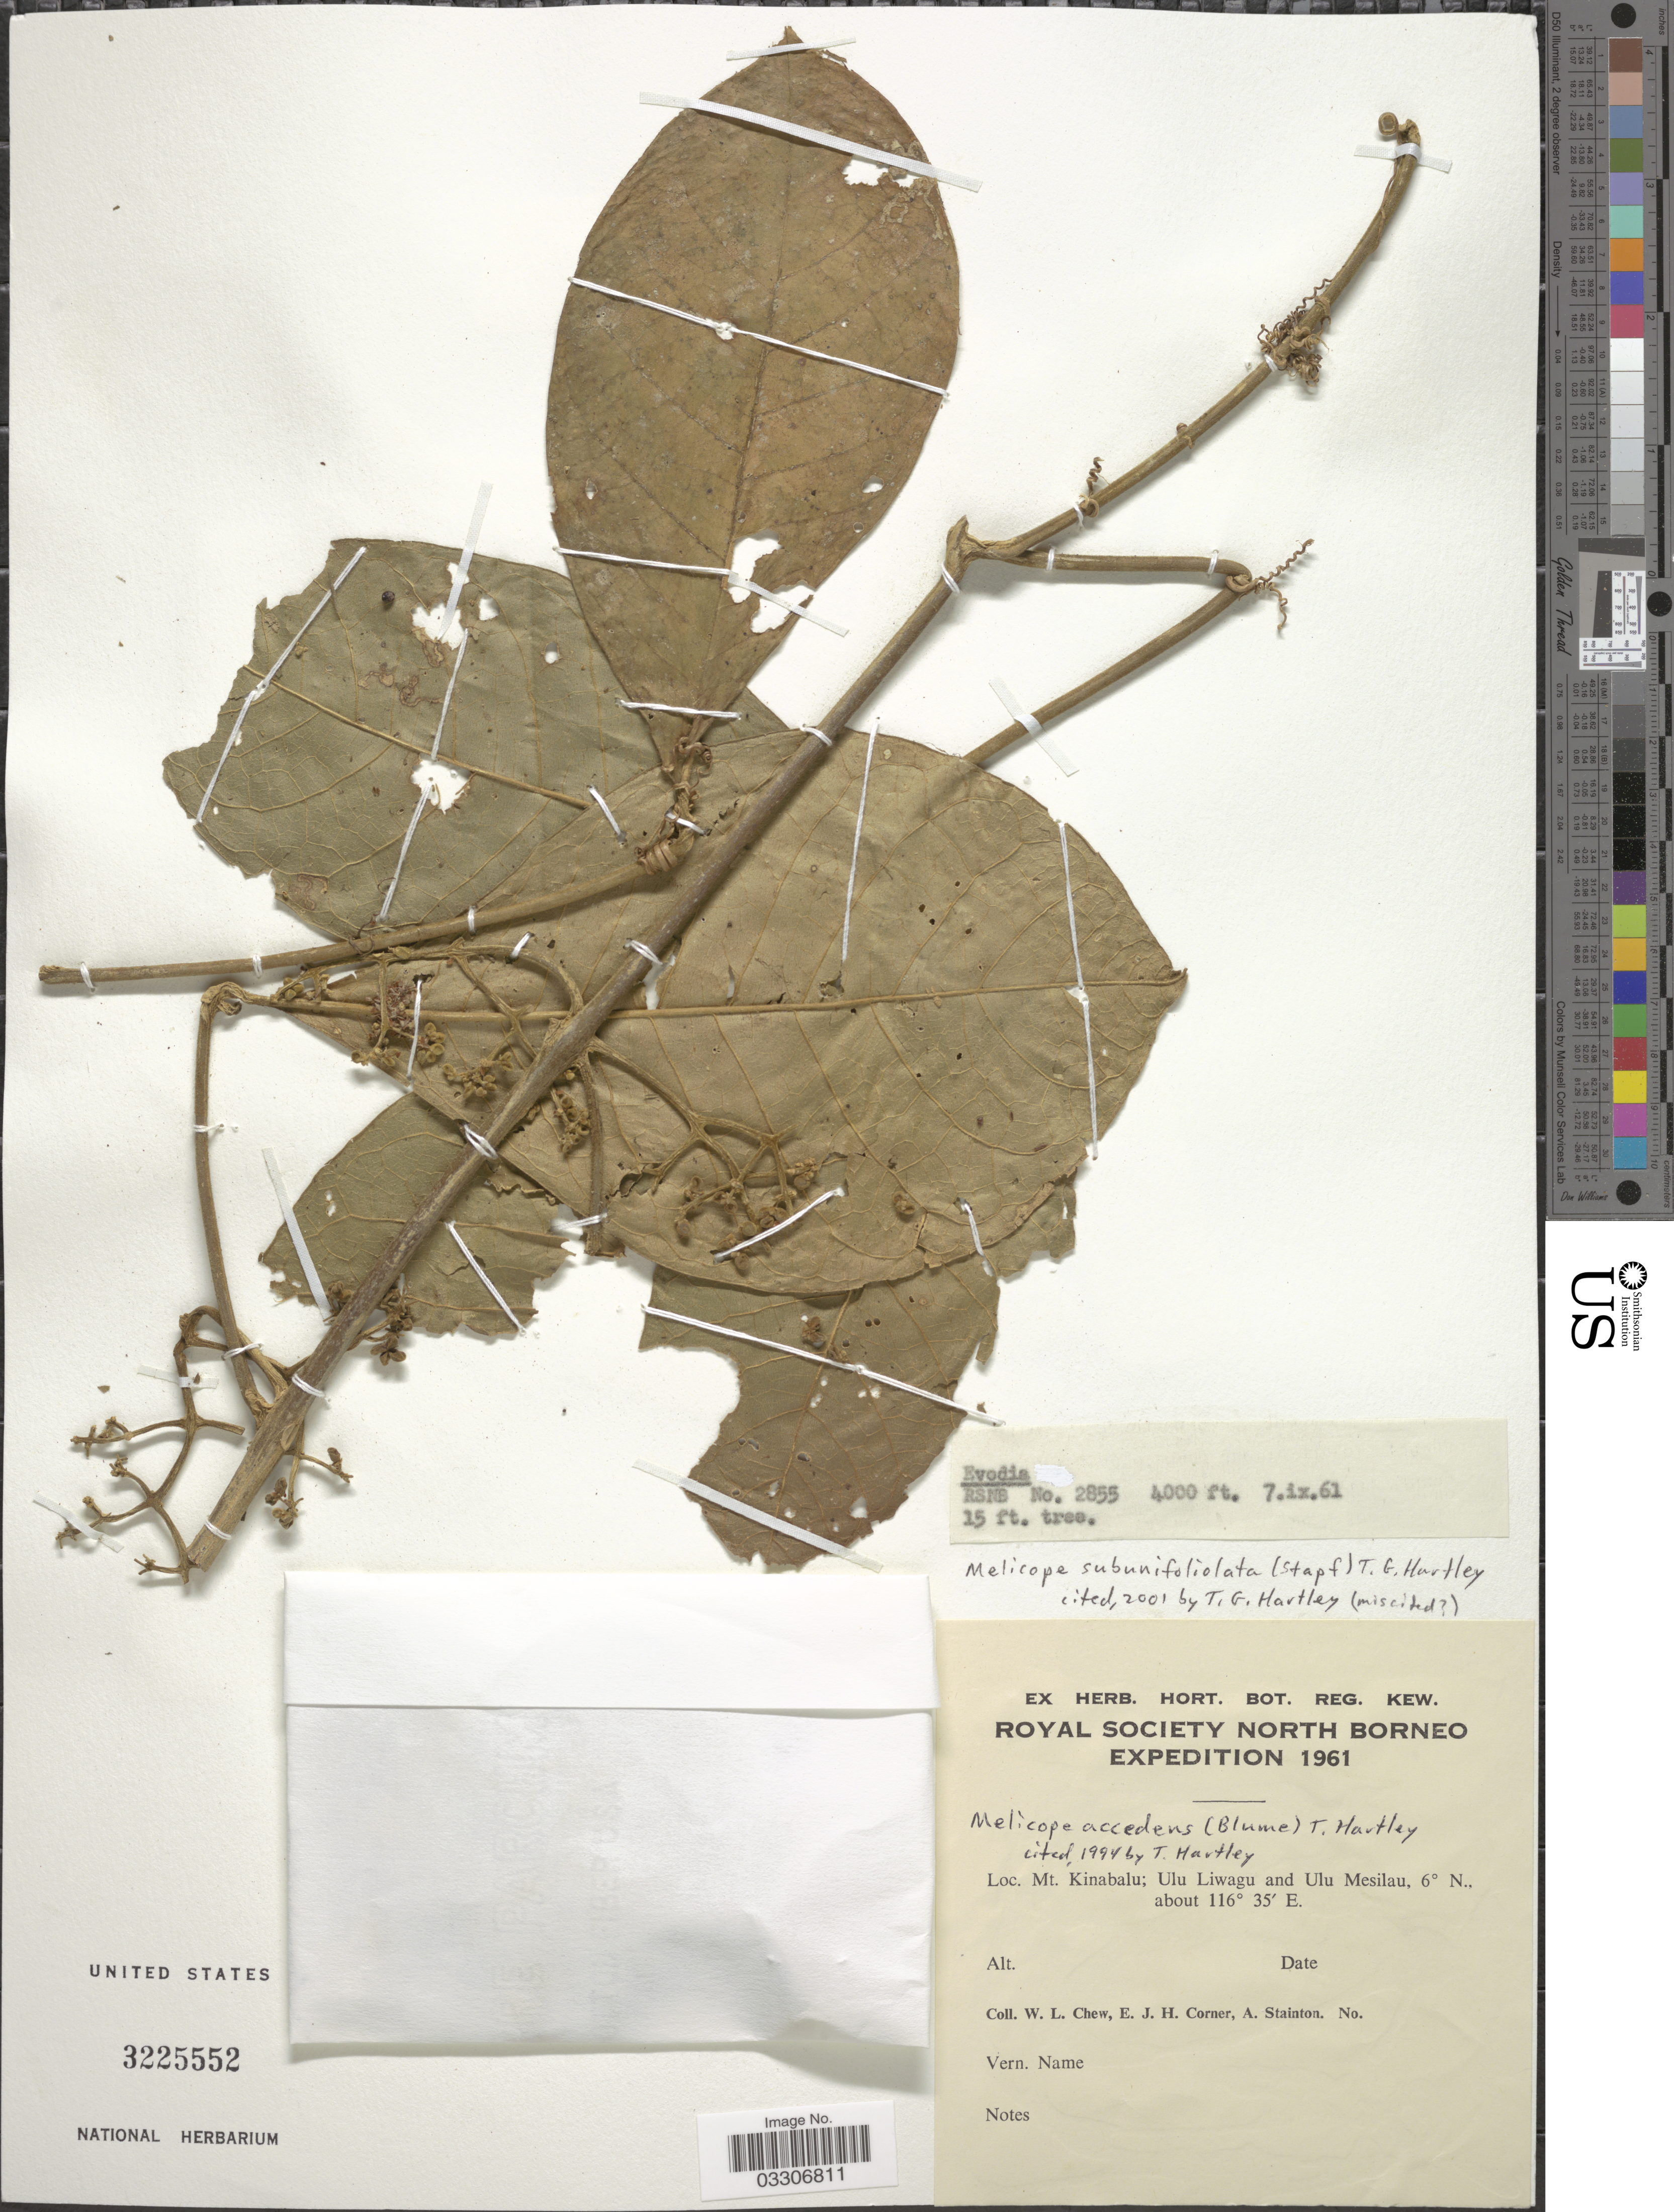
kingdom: Plantae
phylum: Tracheophyta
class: Magnoliopsida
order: Sapindales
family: Rutaceae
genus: Melicope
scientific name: Melicope subunifoliolata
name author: (Stapf) T.G. Hartley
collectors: W. Chew, E. Corner & A. Stainton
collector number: RSNB 2855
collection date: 1961-09-07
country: Malaysia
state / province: Sabah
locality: Mt. Kinabalu; Ulu Liwagu and Ulu Mesilau.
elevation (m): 1219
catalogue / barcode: US 3225552